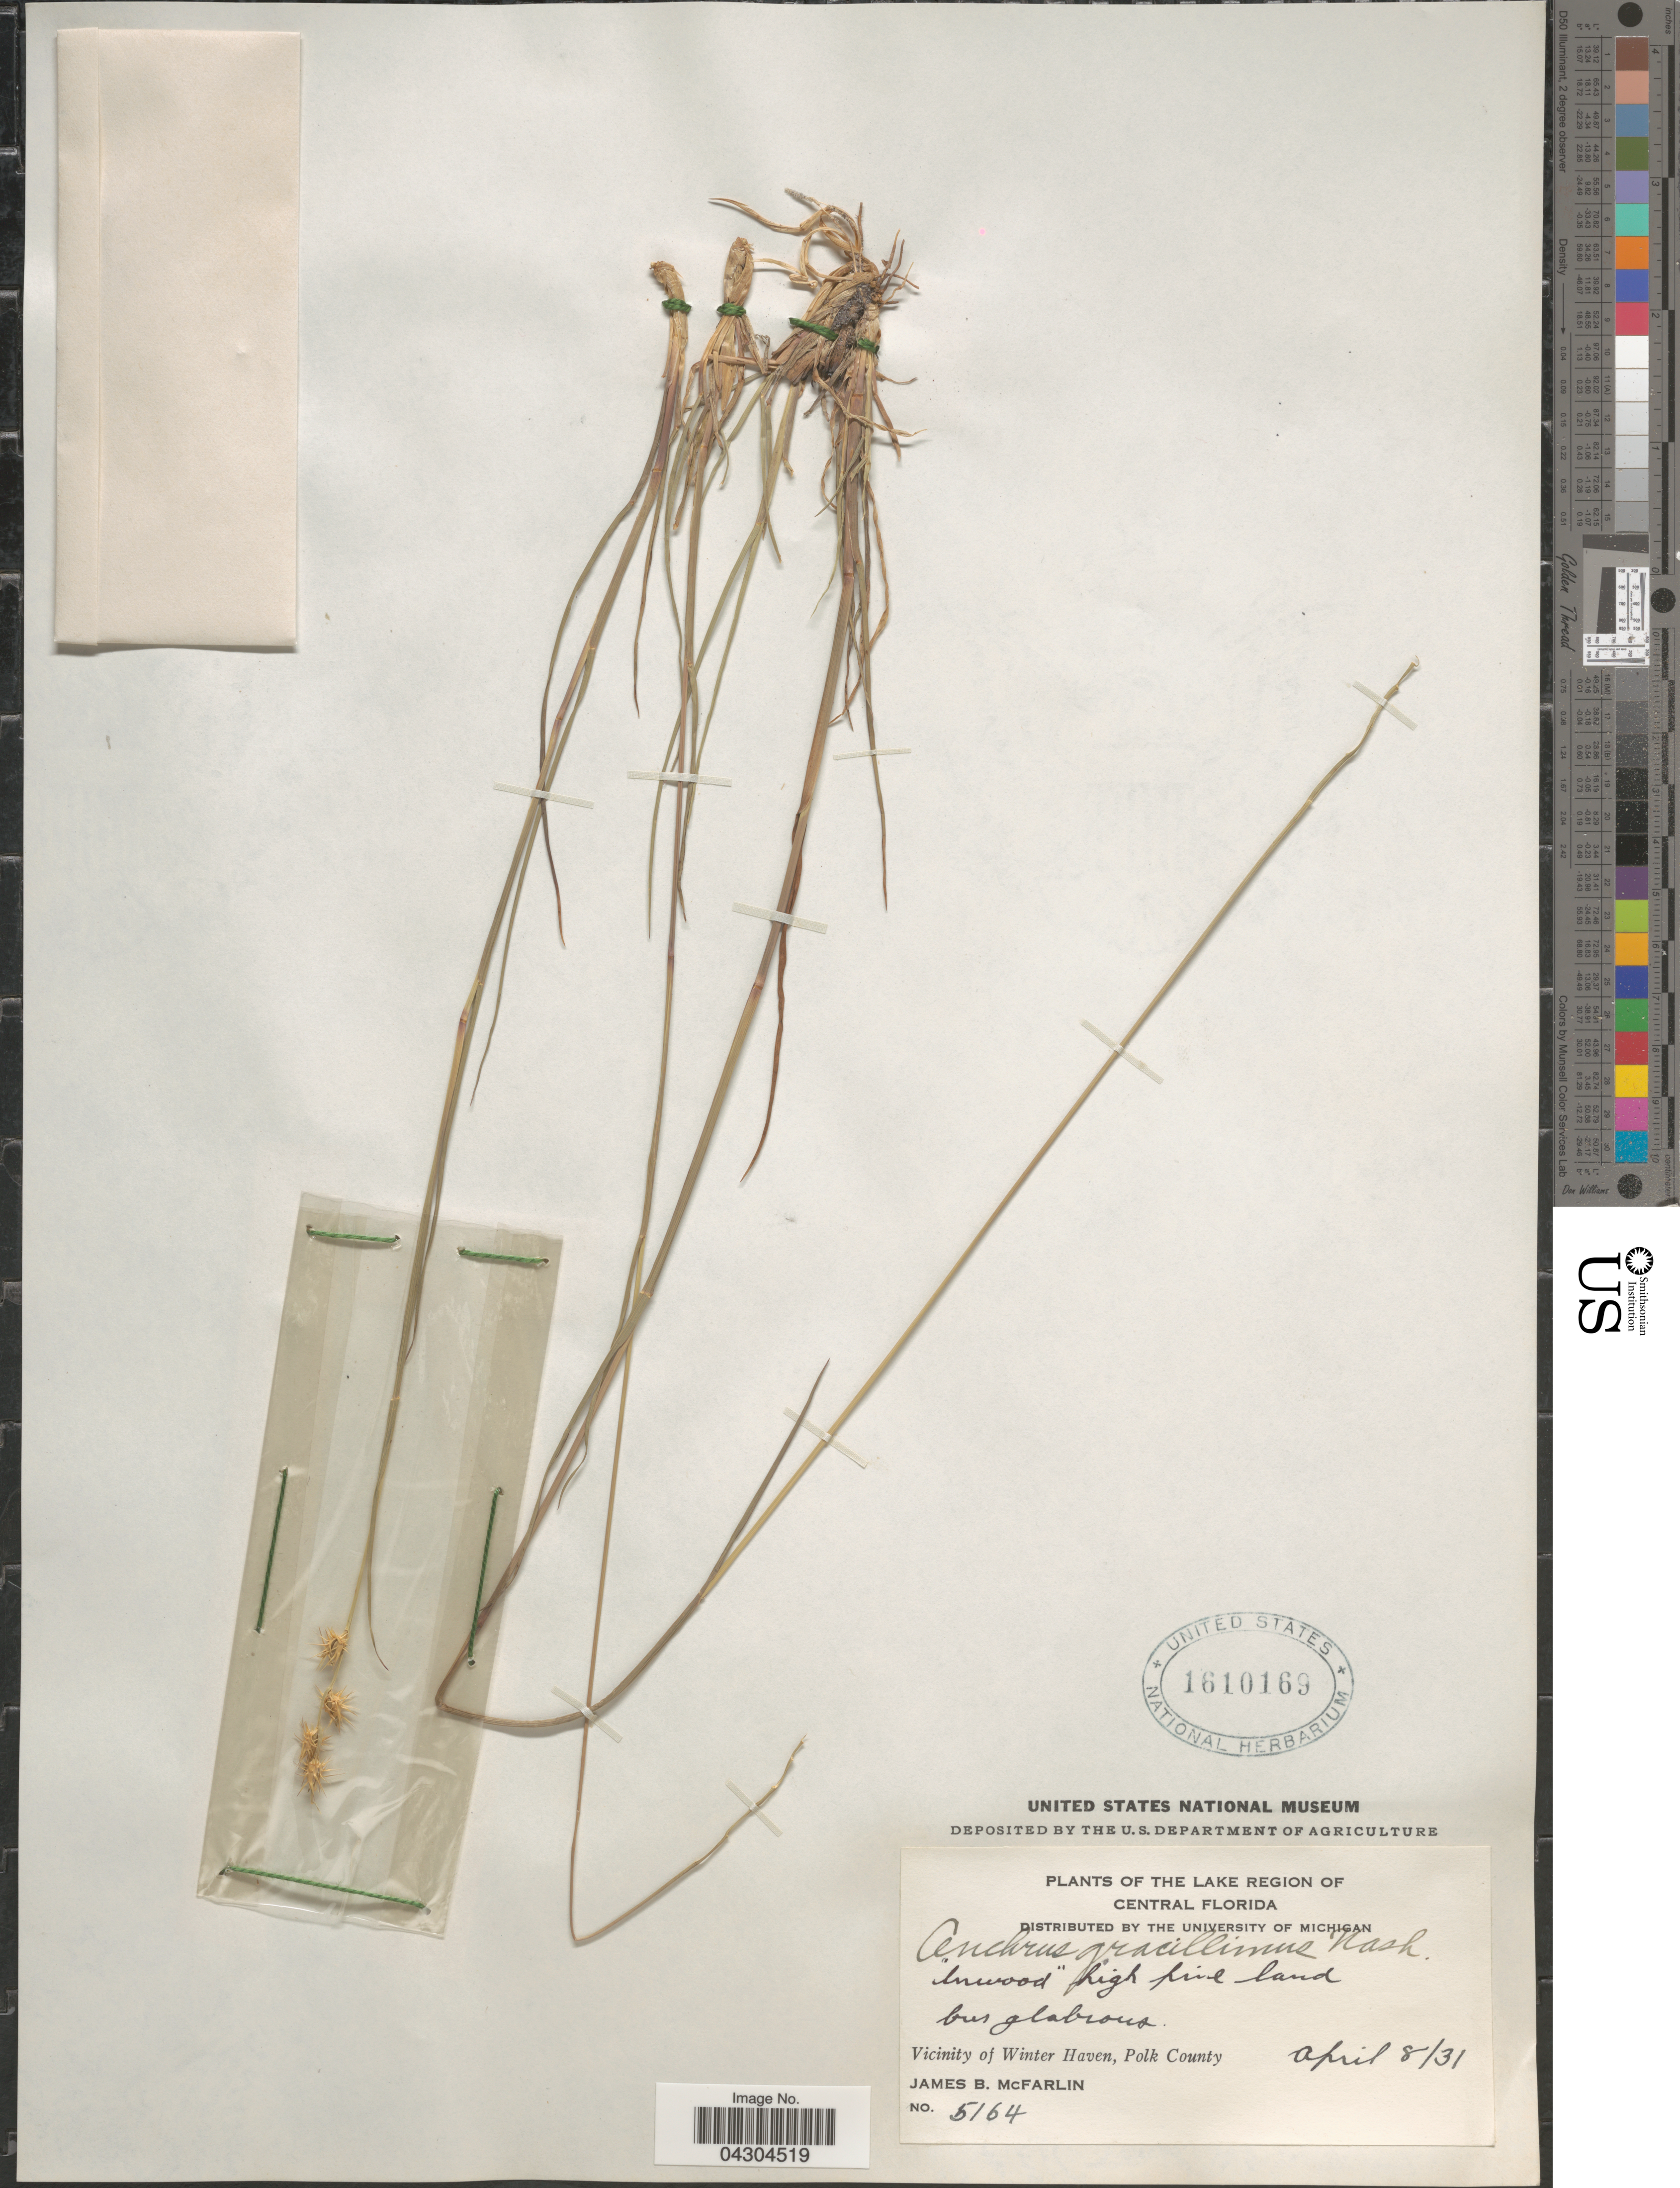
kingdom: Plantae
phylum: Tracheophyta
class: Liliopsida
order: Poales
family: Poaceae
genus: Cenchrus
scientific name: Cenchrus gracillimus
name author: Nash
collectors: J. McFarlin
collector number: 5164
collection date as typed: Transcribed d/m/y: 8/4/31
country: United States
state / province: Florida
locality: The Lake Region Of Central Florida. Vicinity of Winter Haven, Polk County.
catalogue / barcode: US 1610169